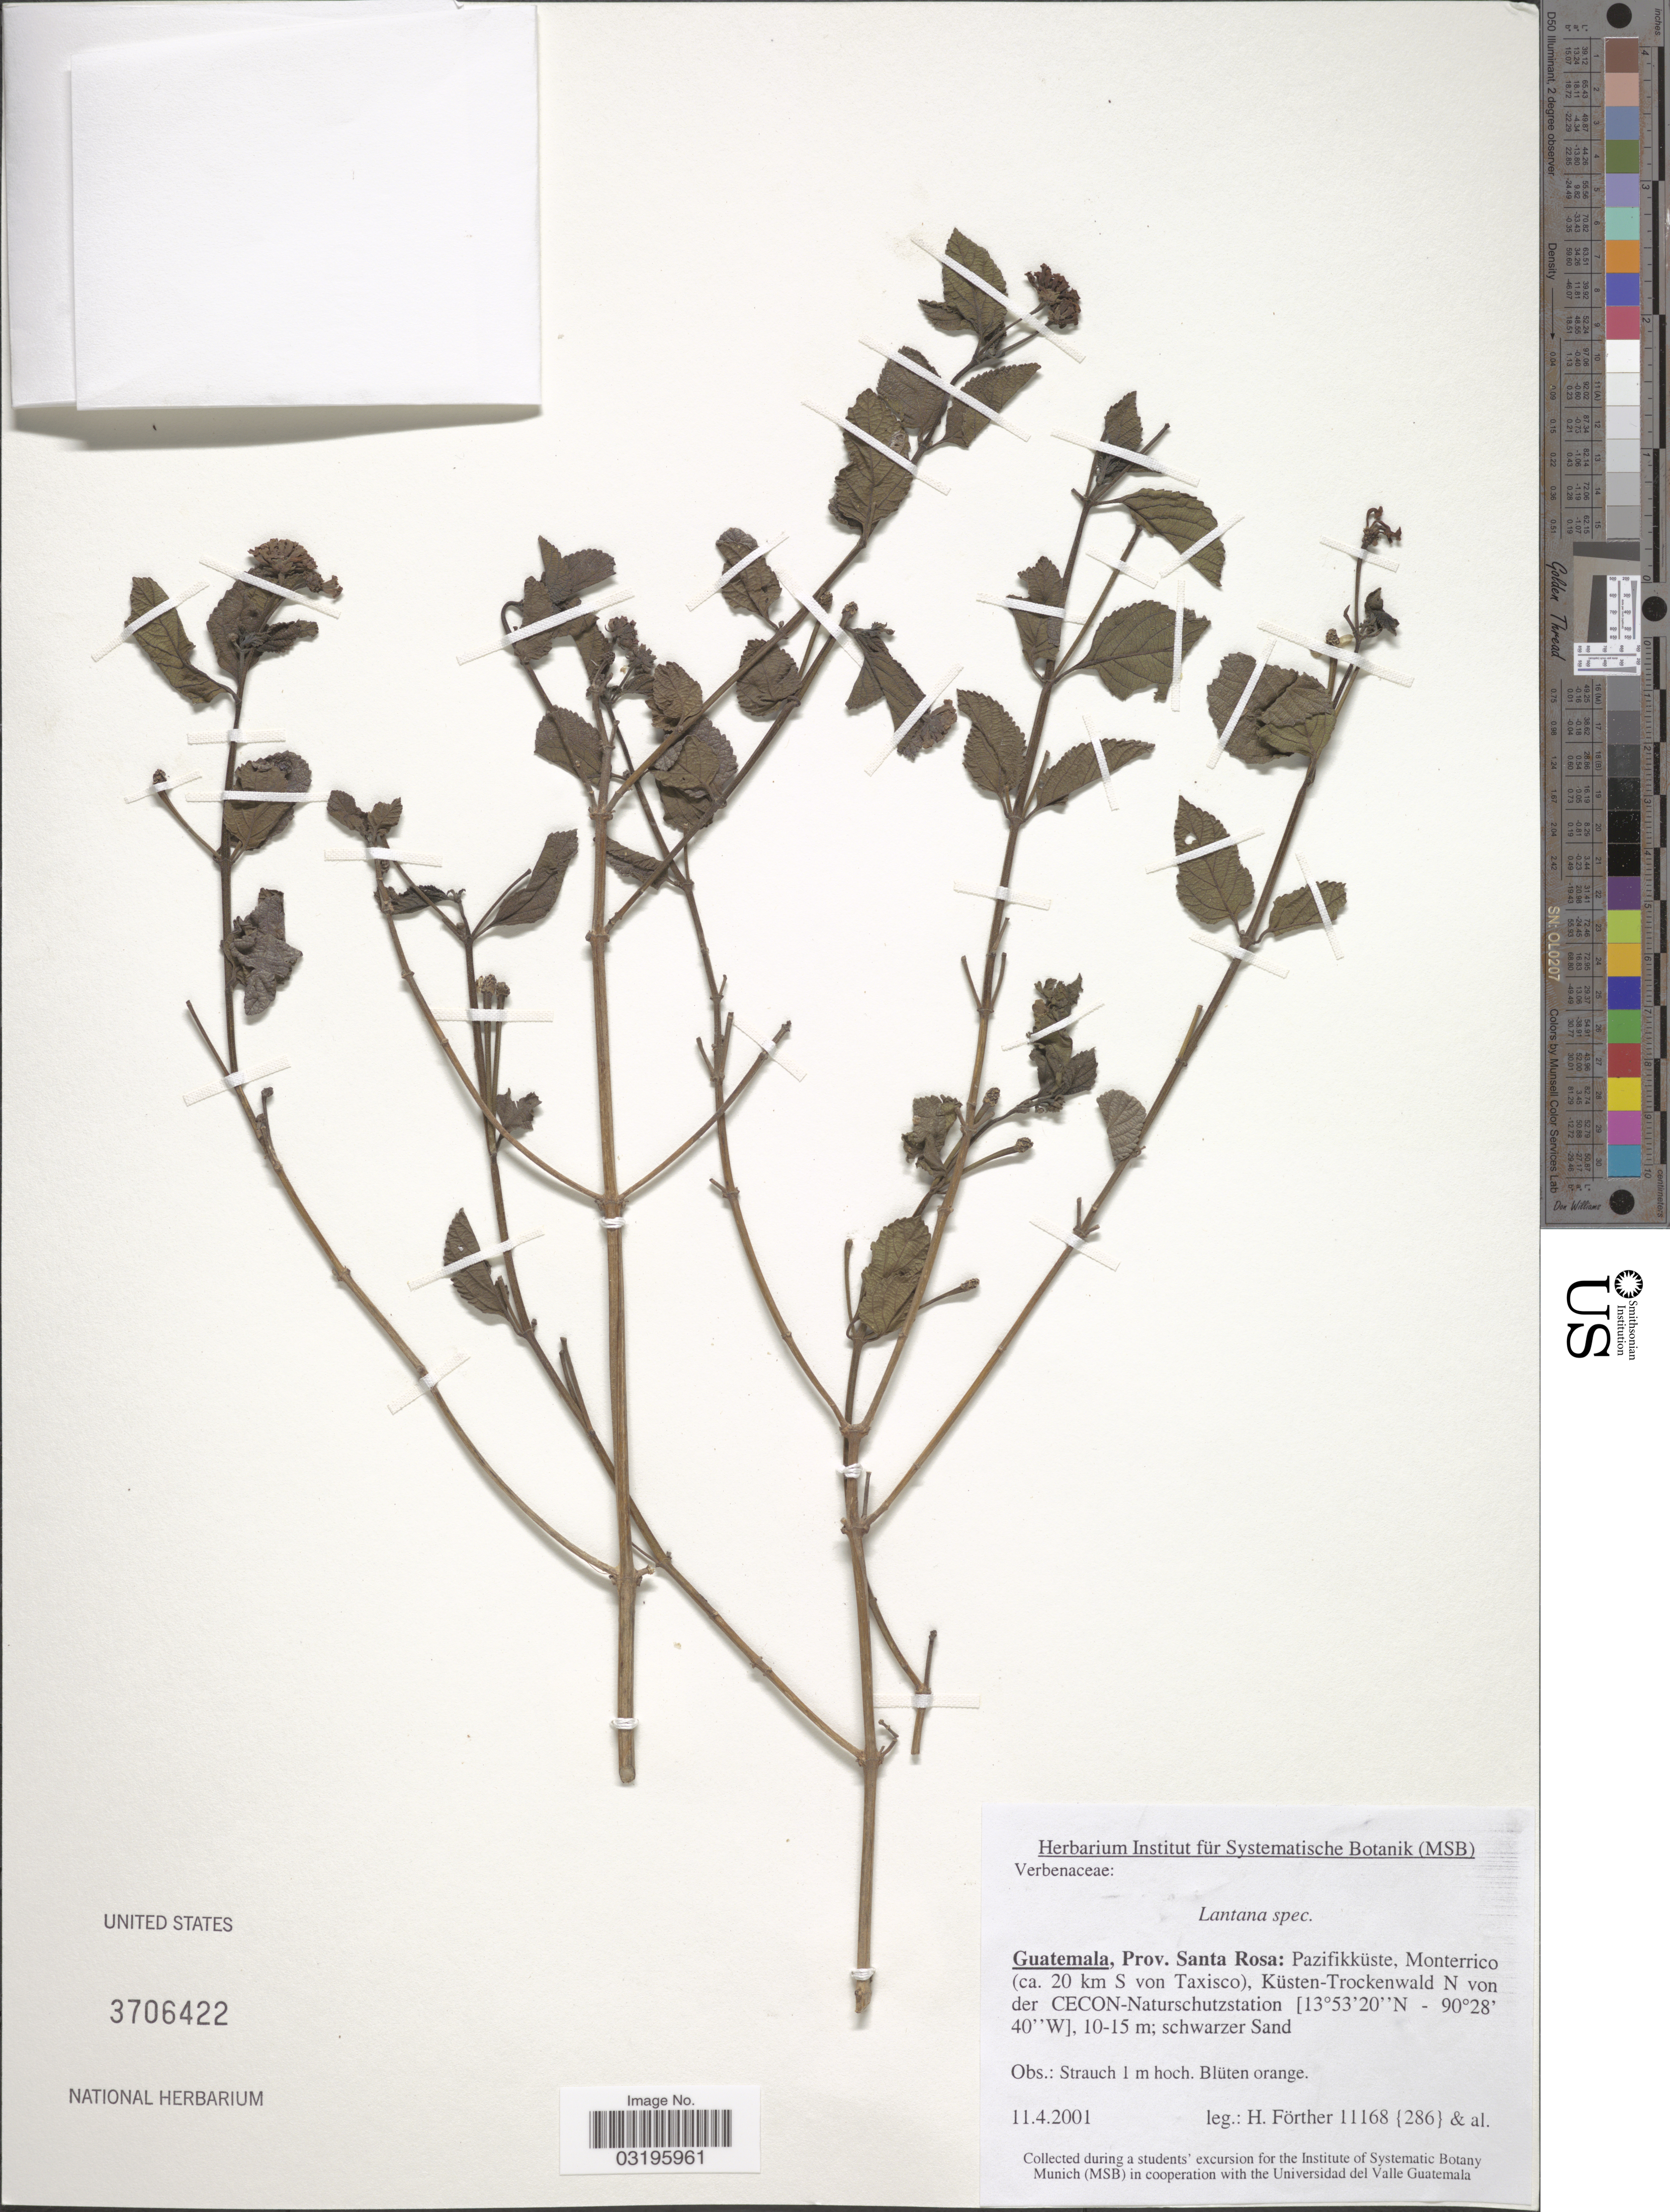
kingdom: Plantae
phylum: Tracheophyta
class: Magnoliopsida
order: Lamiales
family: Verbenaceae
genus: Lantana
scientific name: Lantana sp.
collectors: H. Förther & et al.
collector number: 11168/ 286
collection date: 2001-04-11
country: Guatemala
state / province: Santa Rosa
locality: Pazifikküste, Monterrico (ca. 20 km S von Taxisco), Küsten-Trockenwald N von der CECON-Naturschutzstation.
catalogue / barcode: US 3706422